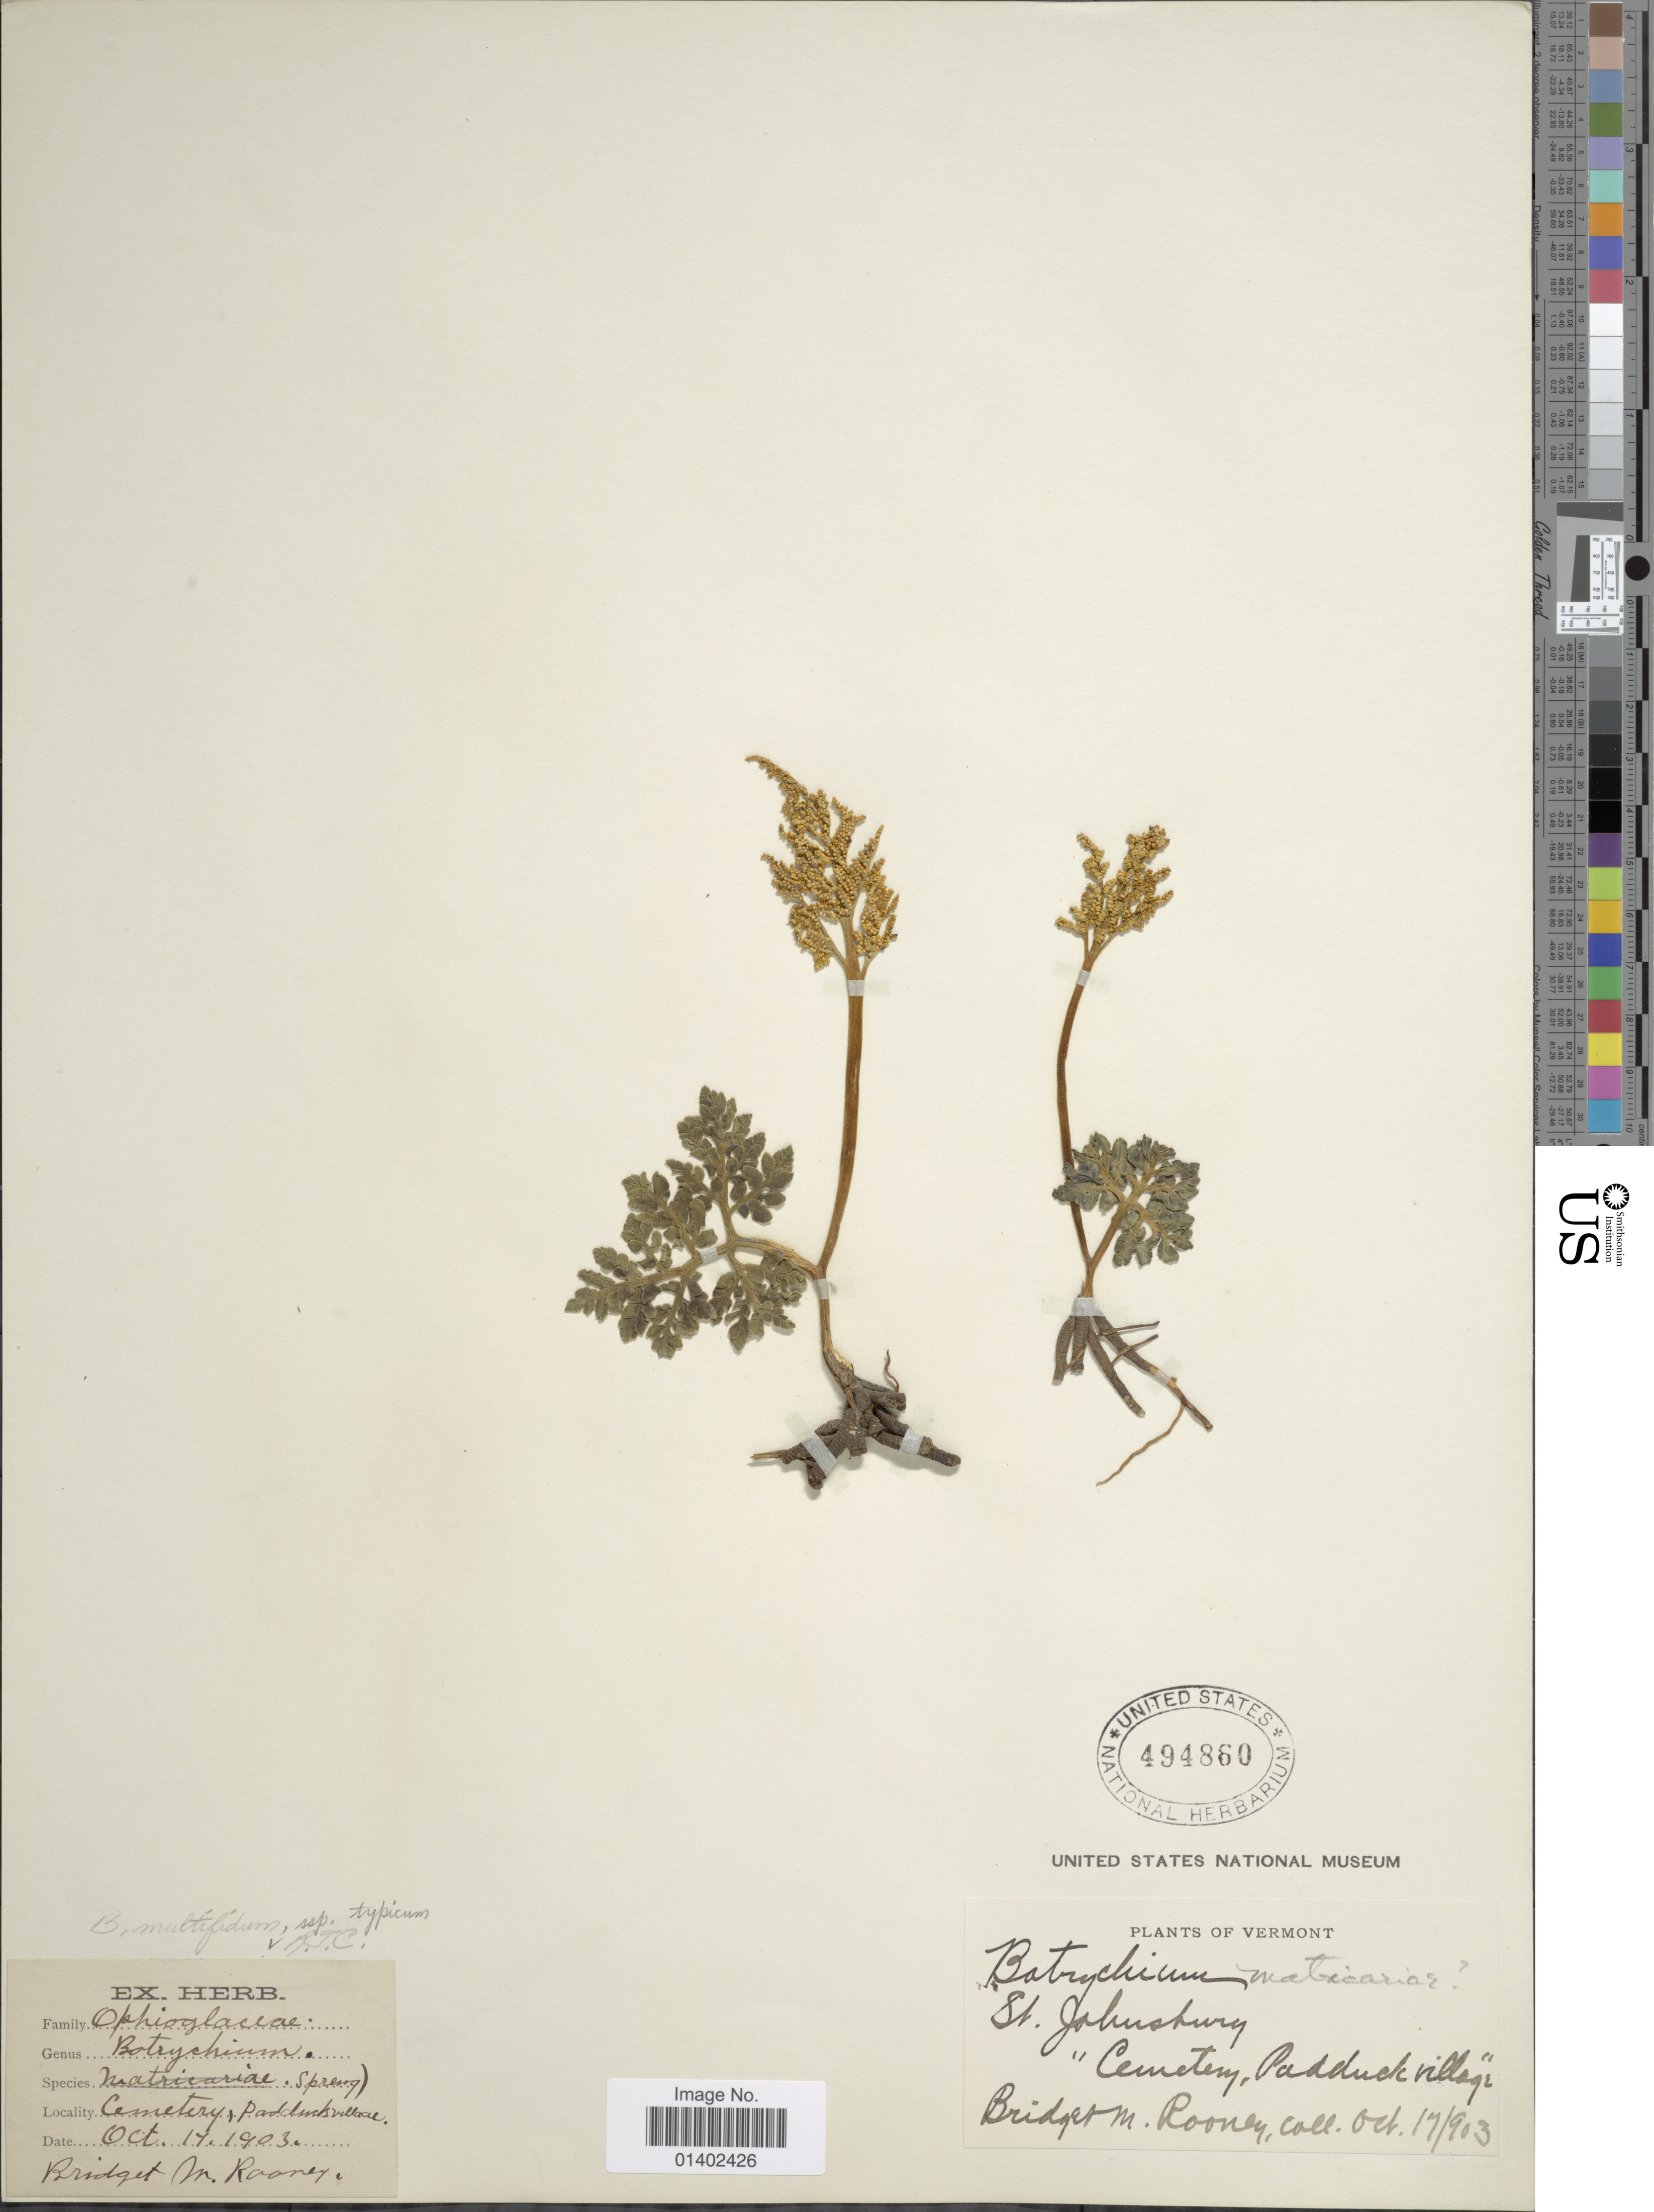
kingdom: Plantae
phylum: Tracheophyta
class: Polypodiopsida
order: Ophioglossales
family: Ophioglossaceae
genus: Botrychium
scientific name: Botrychium multifidum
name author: (J.F. Gmel.) Rupr.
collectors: B. Rooney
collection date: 1903-10-17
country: United States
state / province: Vermont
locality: St Johnsbury 'Cemetery, padduck village'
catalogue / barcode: US 494860